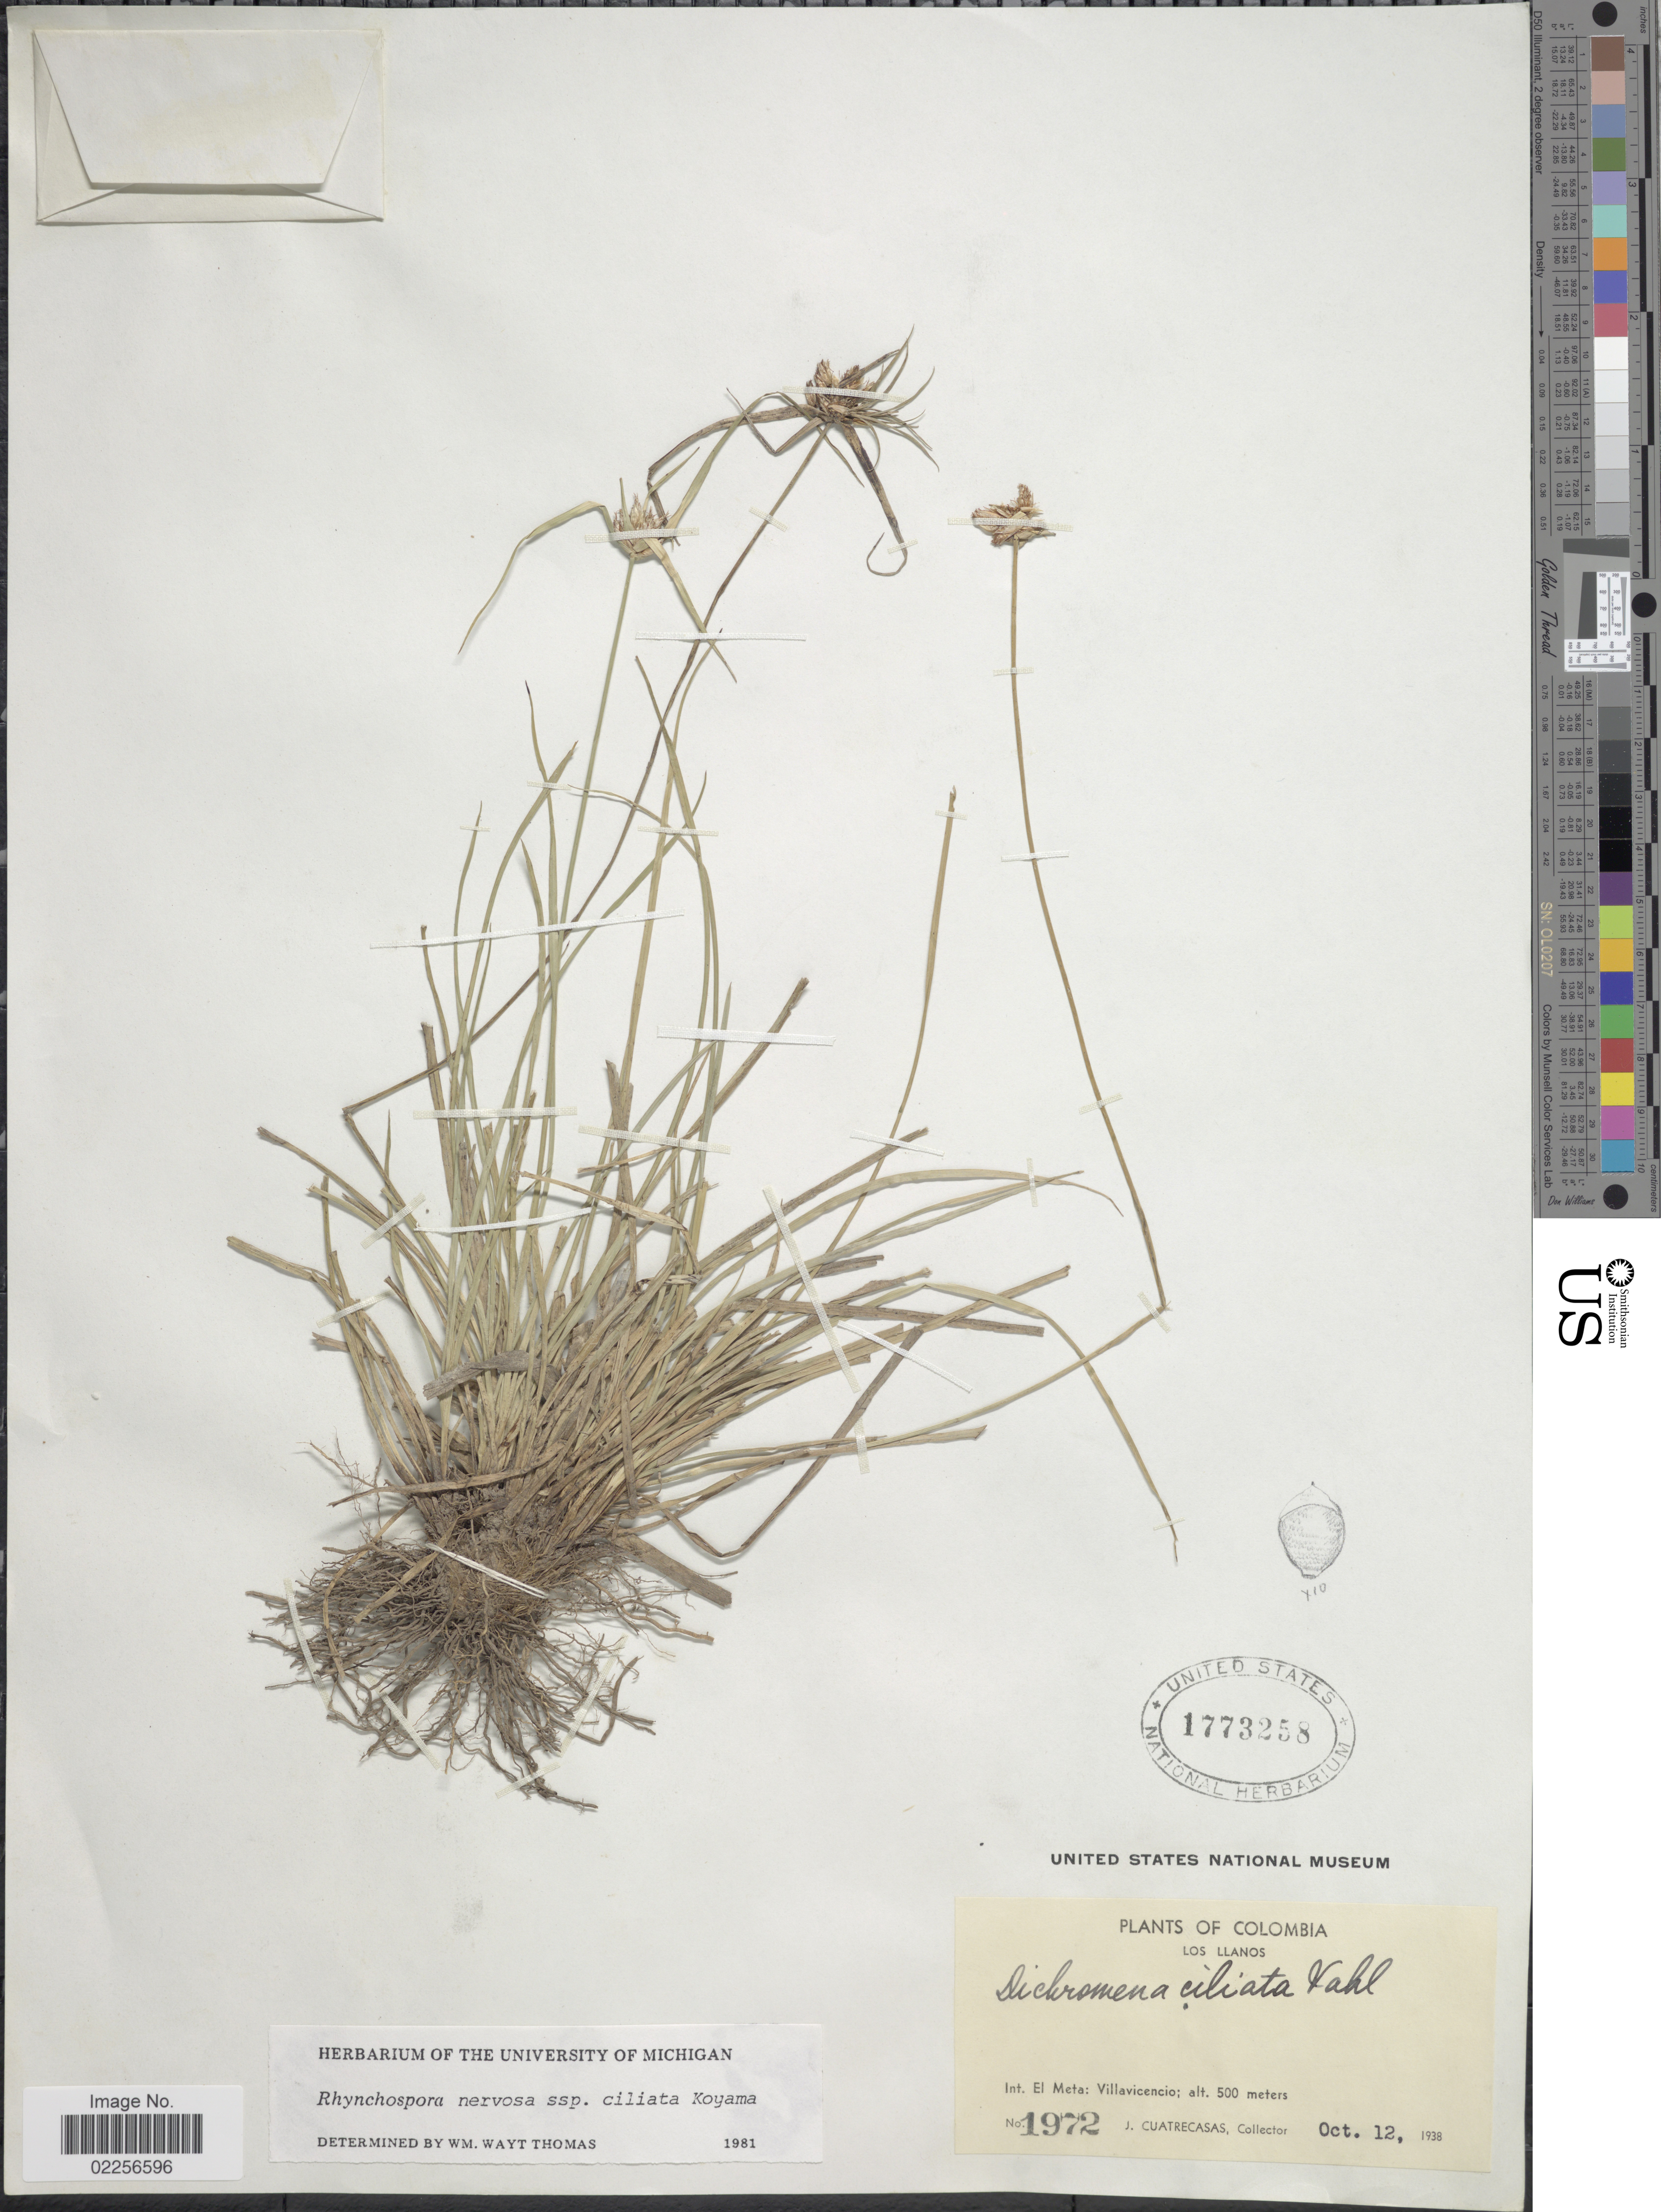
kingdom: Plantae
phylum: Tracheophyta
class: Liliopsida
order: Poales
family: Cyperaceae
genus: Rhynchospora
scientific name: Rhynchospora ciliata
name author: (G. Mey.) Kük.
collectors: J. Cuatrecasas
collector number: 1972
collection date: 1938-10-12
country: Colombia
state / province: Meta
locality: Los Llanos, Villavicencio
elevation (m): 500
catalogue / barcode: US 1773258